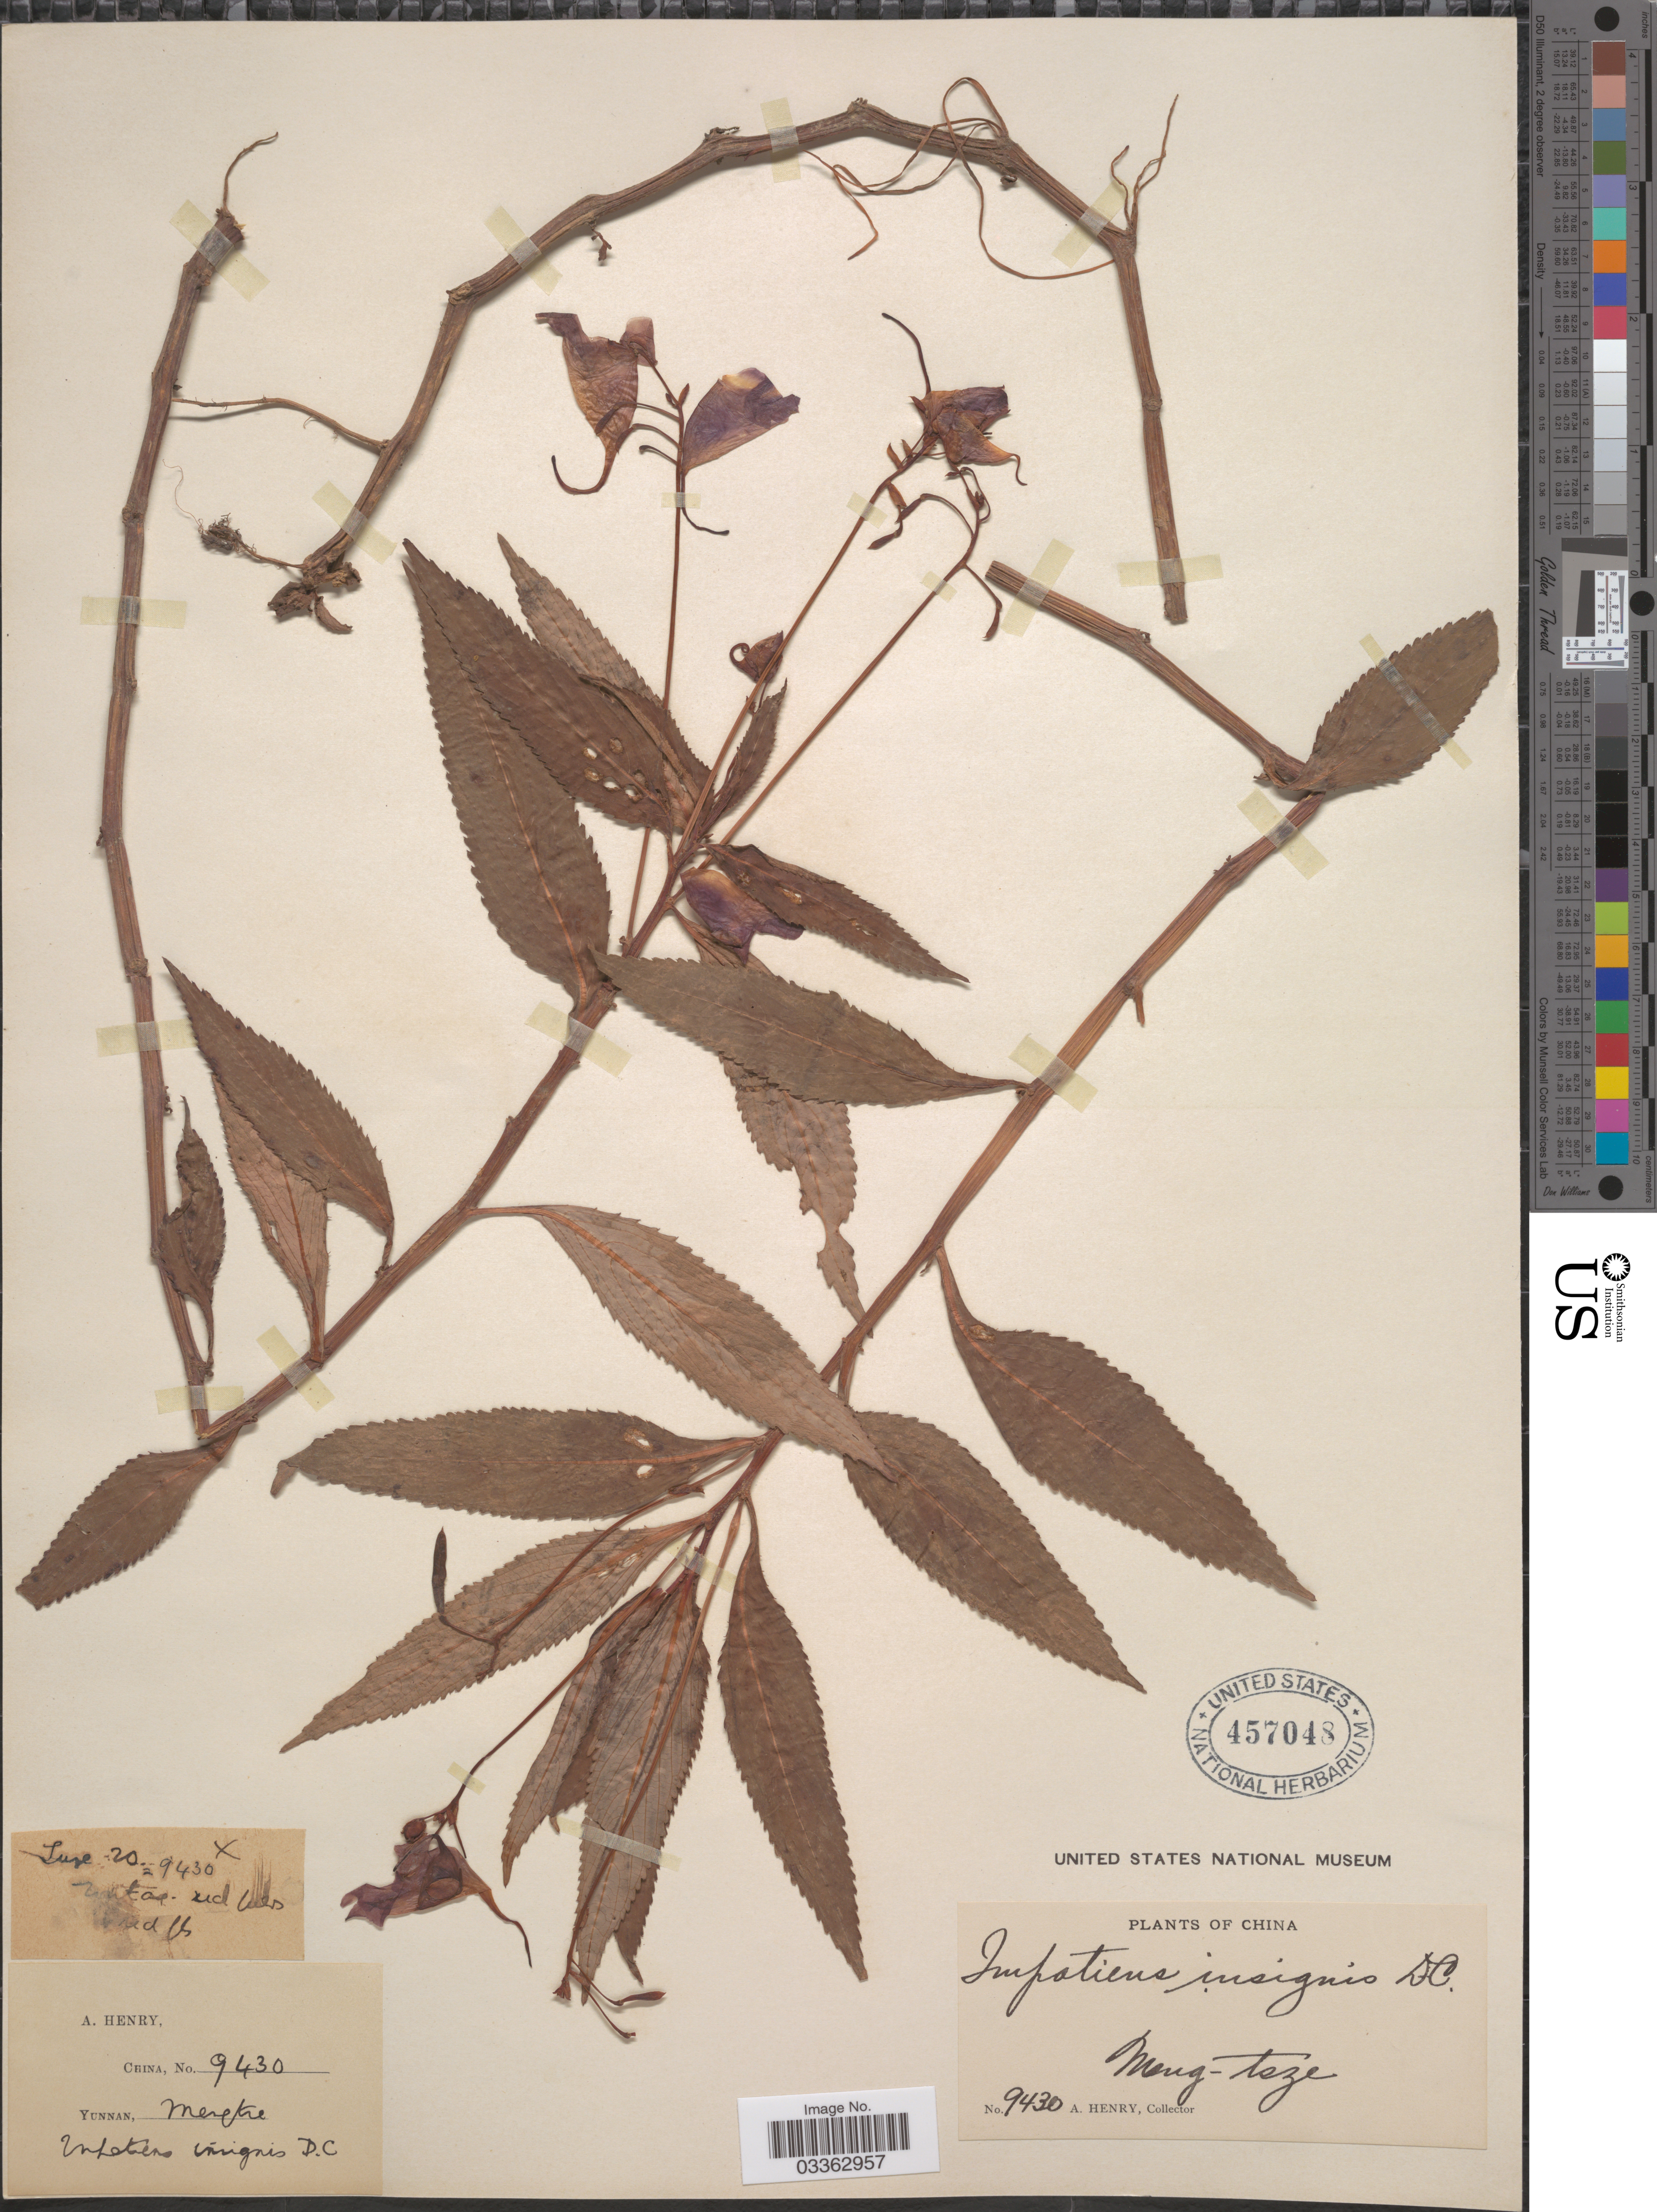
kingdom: Plantae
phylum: Tracheophyta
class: Magnoliopsida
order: Ericales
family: Balsaminaceae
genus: Impatiens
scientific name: Impatiens insignis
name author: DC.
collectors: A. Henry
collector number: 9430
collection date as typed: Transcribed d/m/y: /6/20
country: China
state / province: Yunnan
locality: Meng-tsze.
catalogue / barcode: US 457048